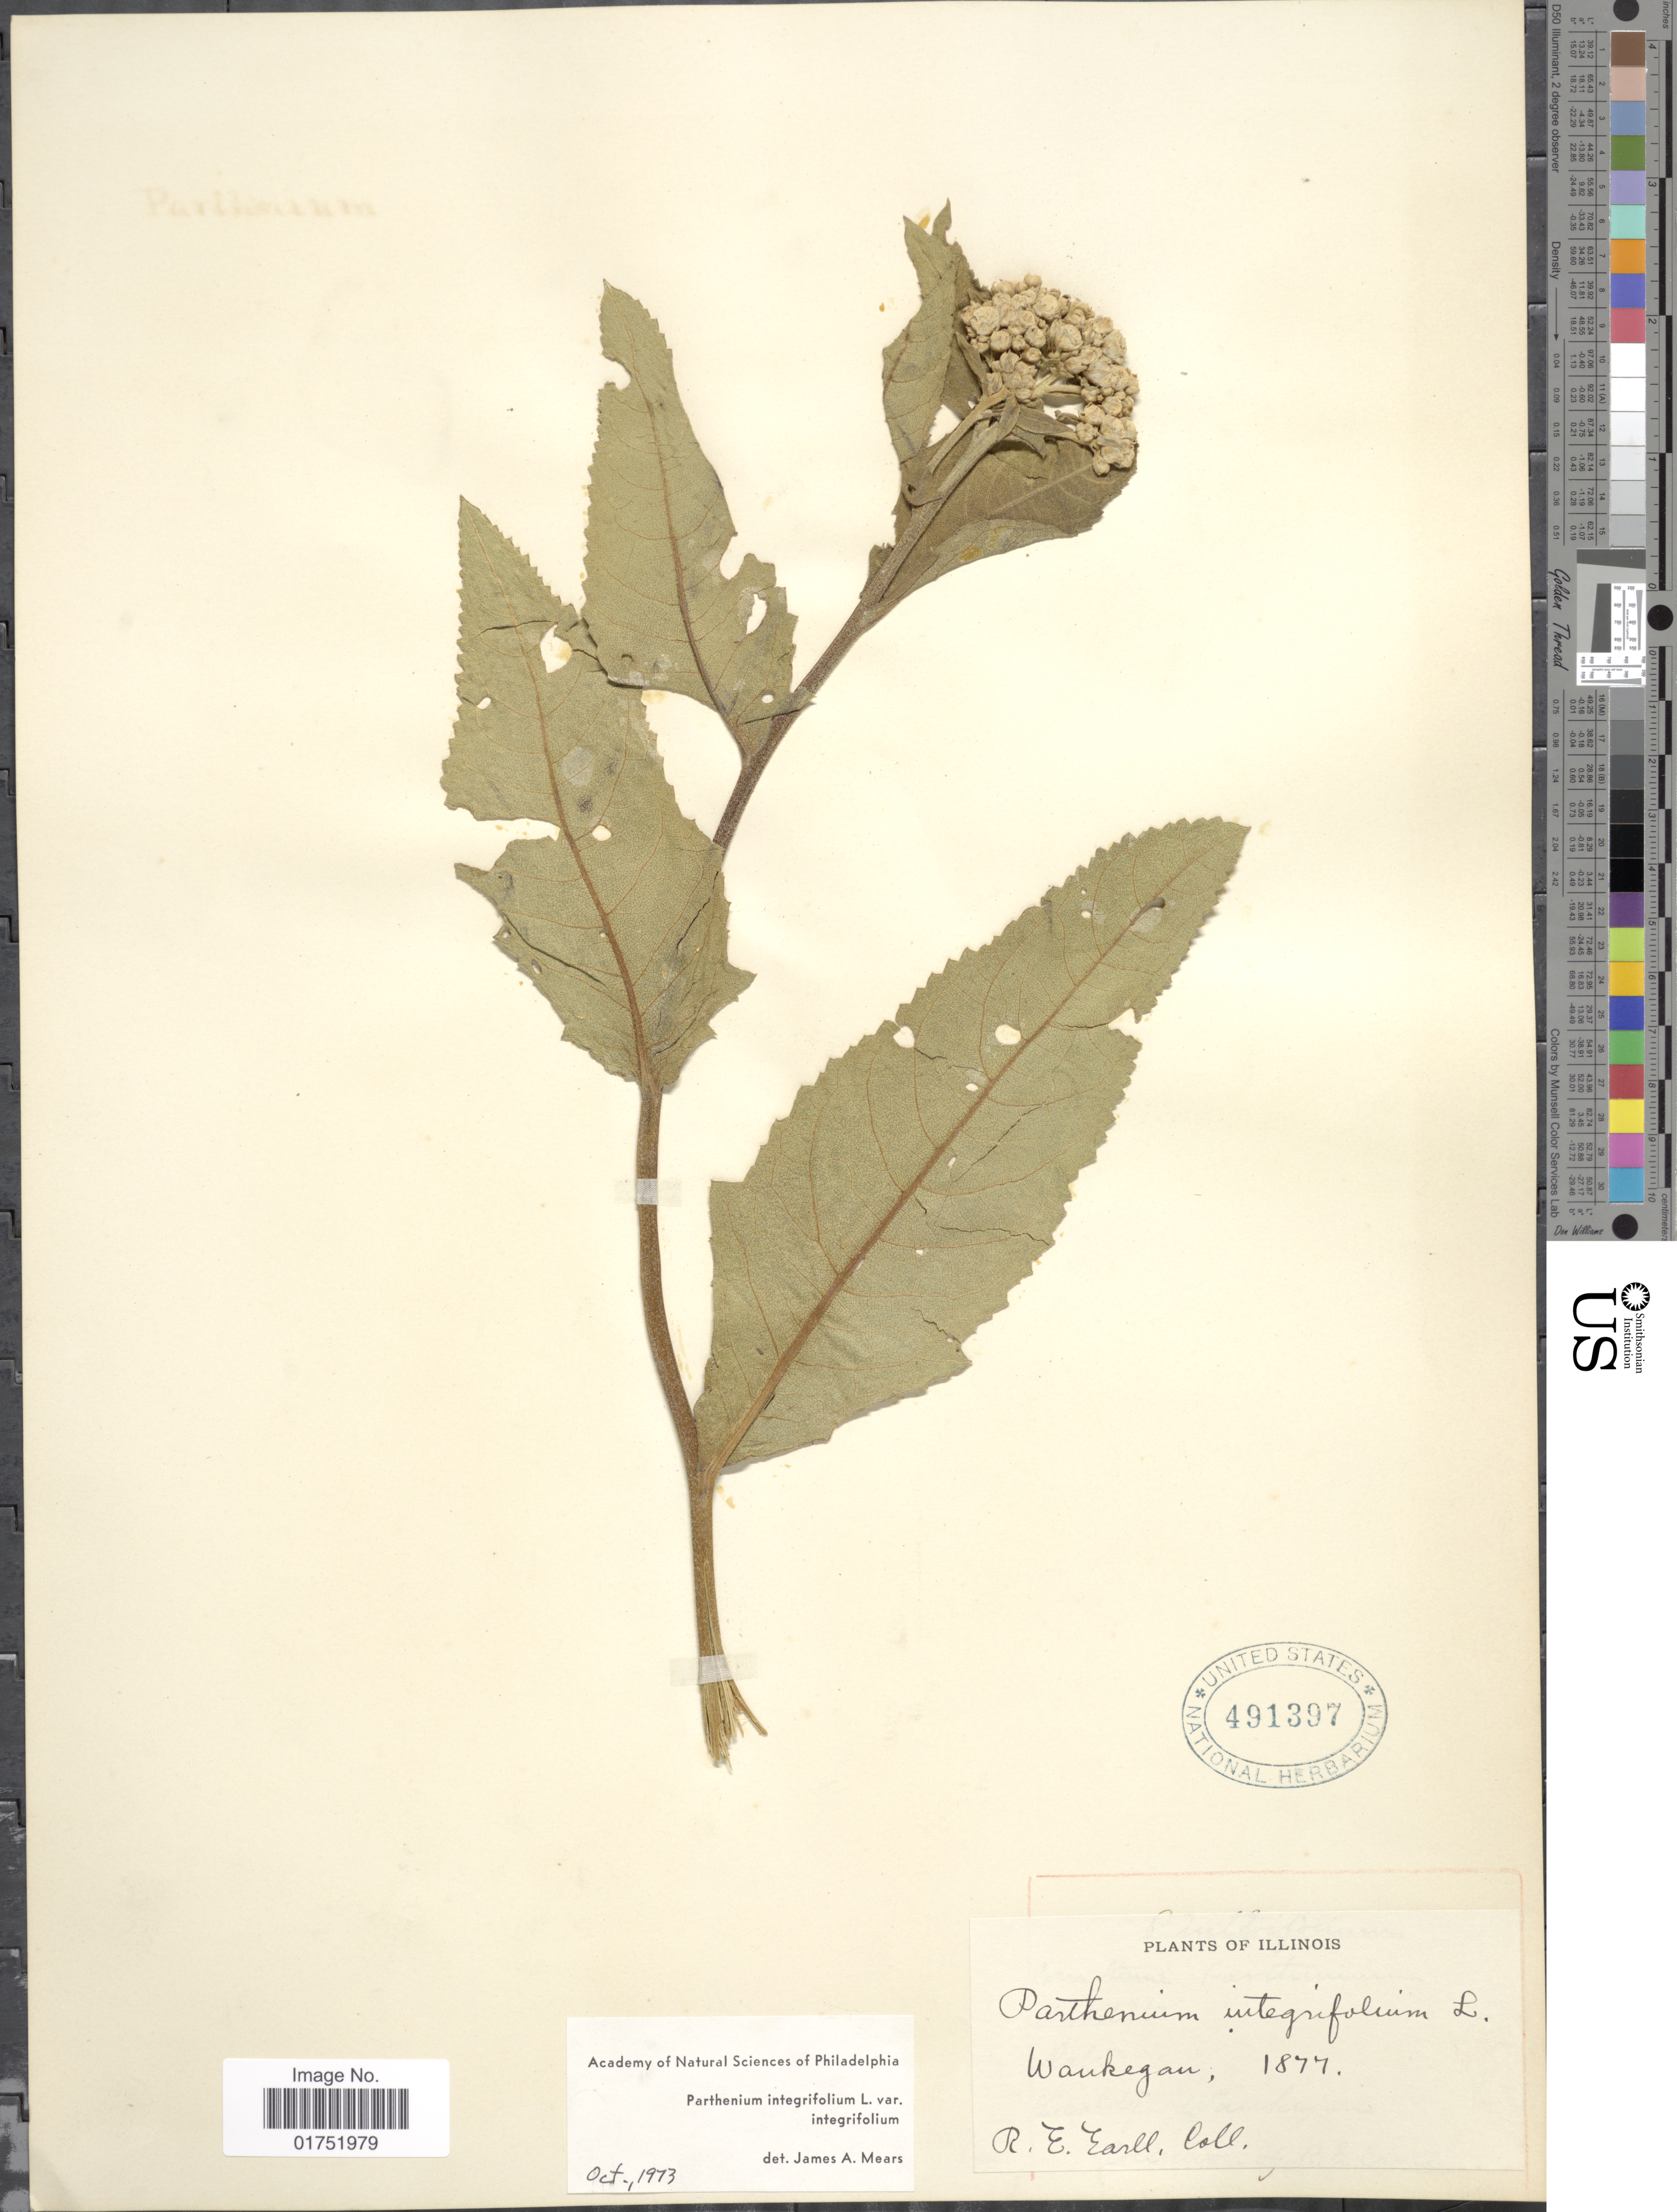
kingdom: Plantae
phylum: Tracheophyta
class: Magnoliopsida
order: Asterales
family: Asteraceae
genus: Parthenium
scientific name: Parthenium integrifolium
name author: L.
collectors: R. Earll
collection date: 1877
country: United States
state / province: Illinois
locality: Wankegan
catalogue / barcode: US 491397